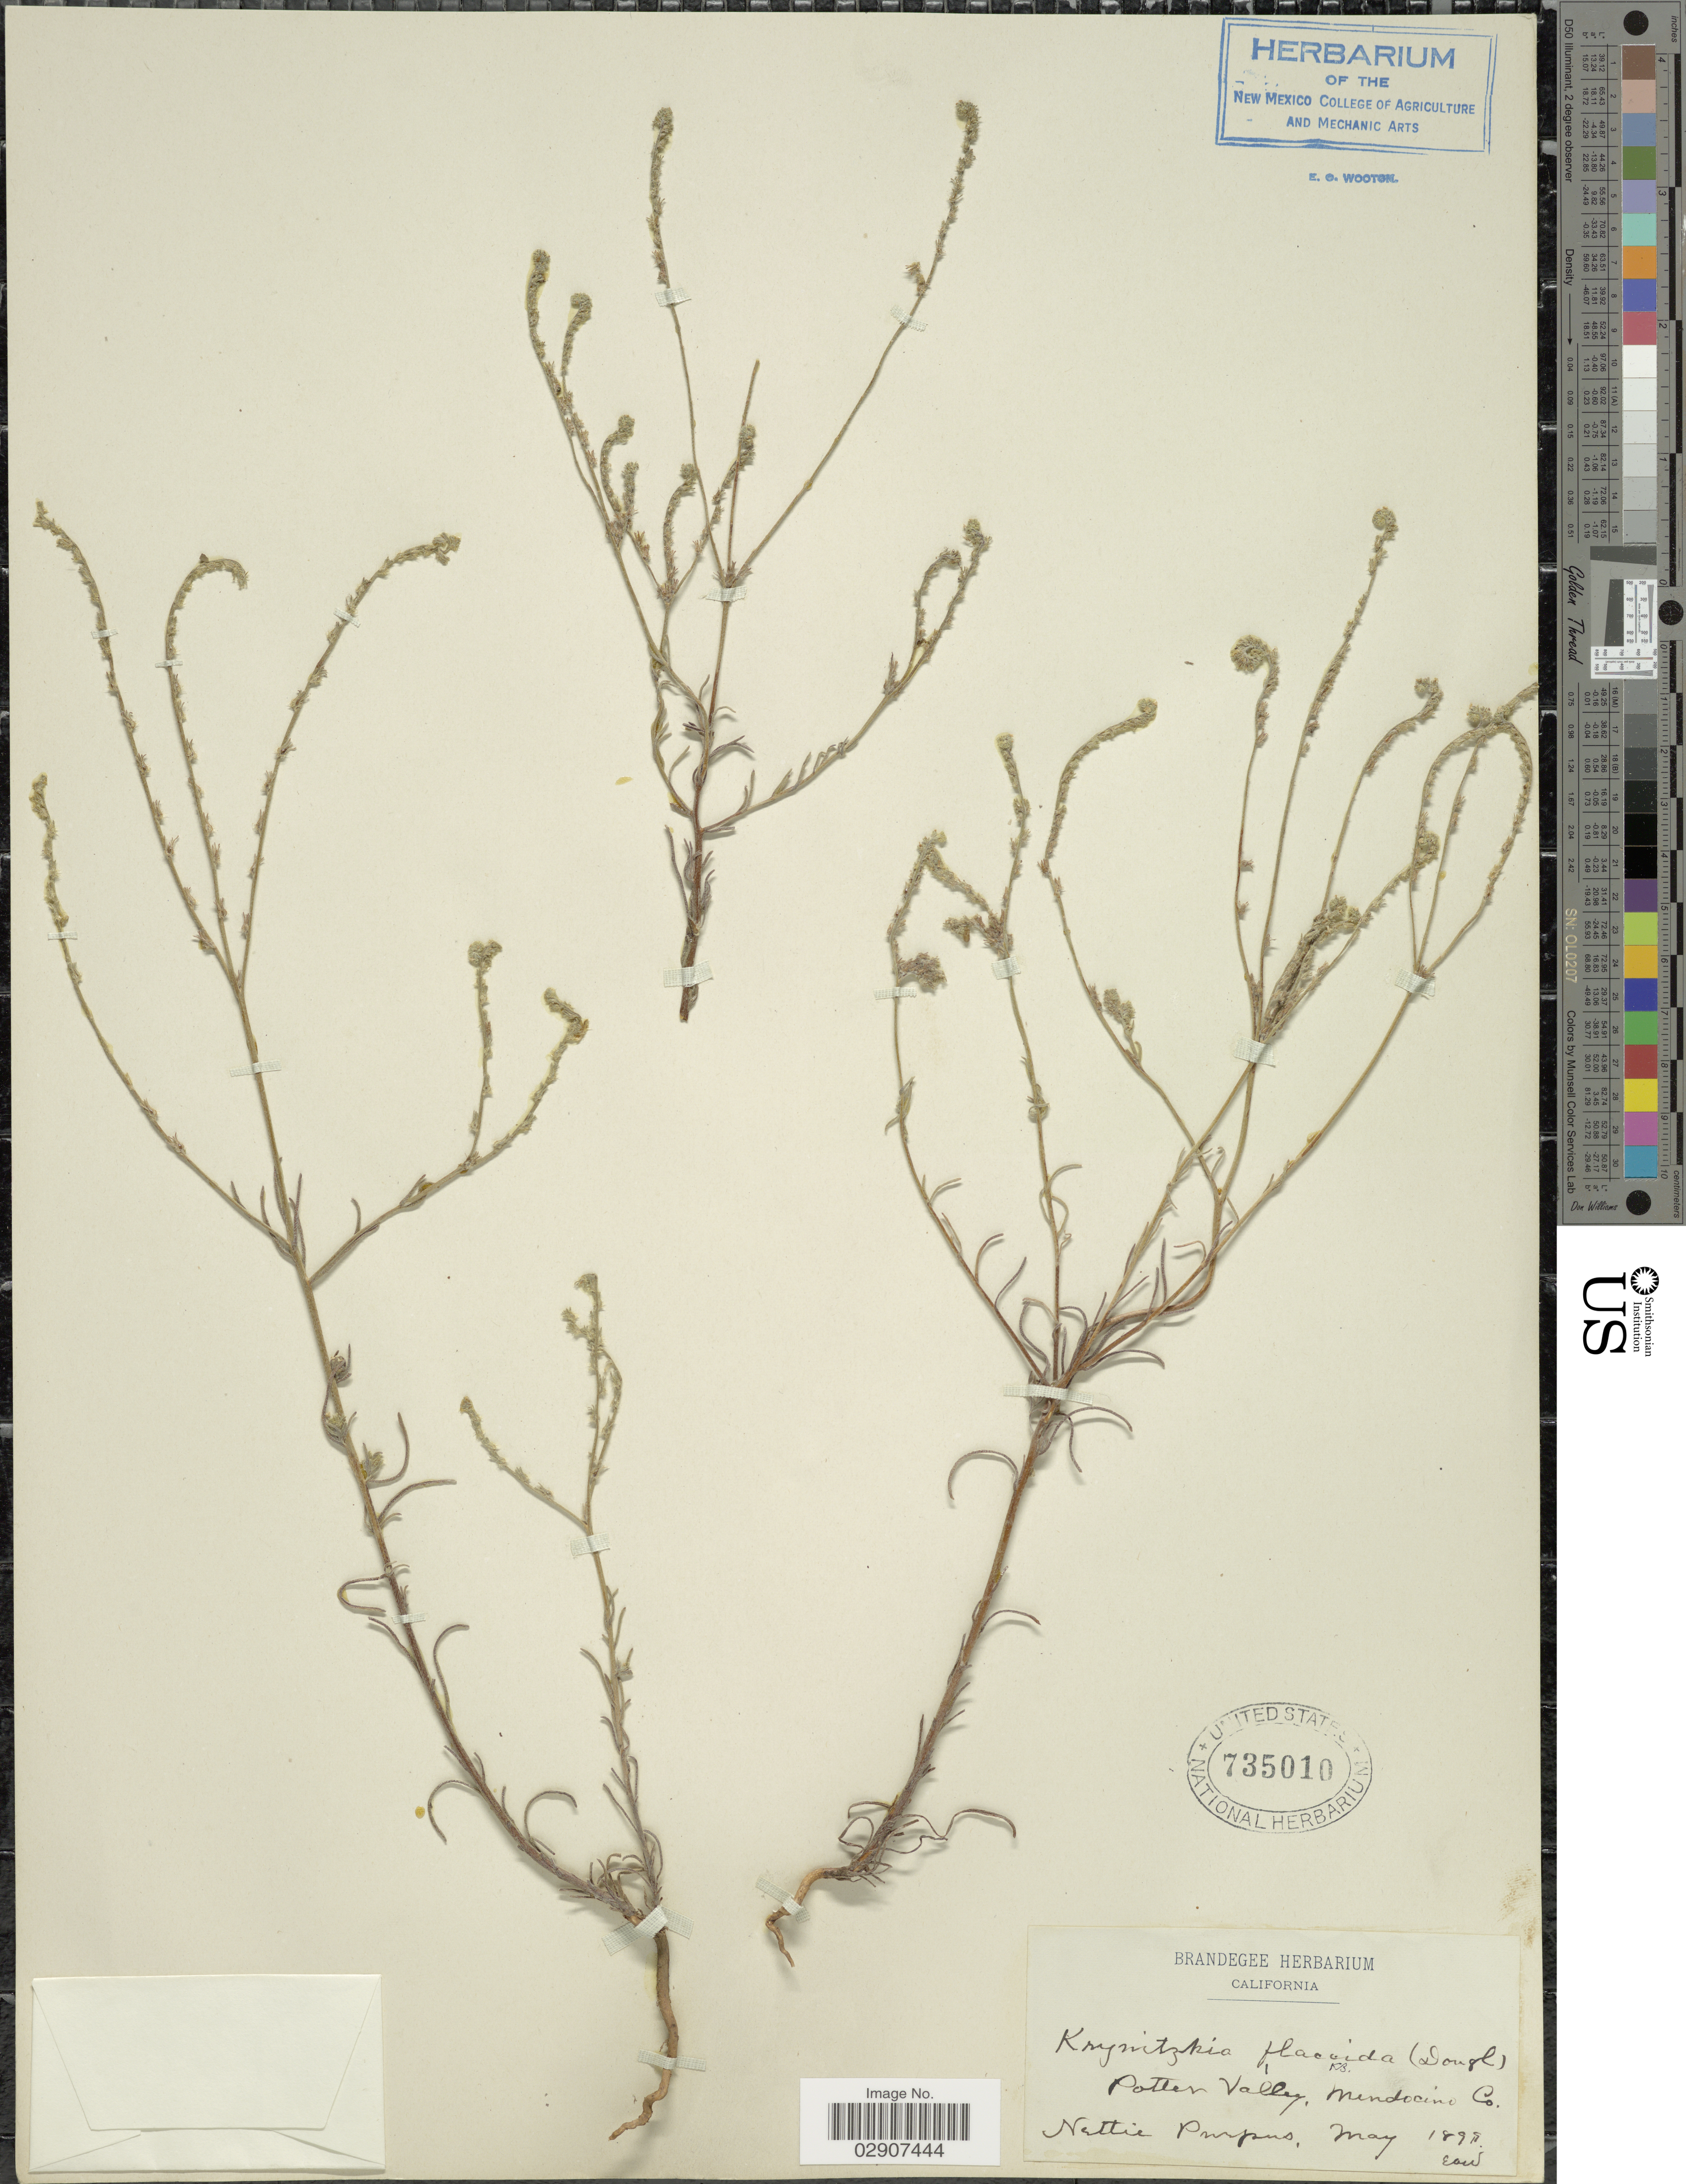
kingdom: Plantae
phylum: Tracheophyta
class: Magnoliopsida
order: Boraginales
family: Boraginaceae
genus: Cryptantha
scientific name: Cryptantha flaccida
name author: (Douglas ex Lehm.) Greene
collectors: N. Purpus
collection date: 1899-05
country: United States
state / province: California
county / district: Mendocino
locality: Potter Valley, Mendocino Co.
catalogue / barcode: US 735010